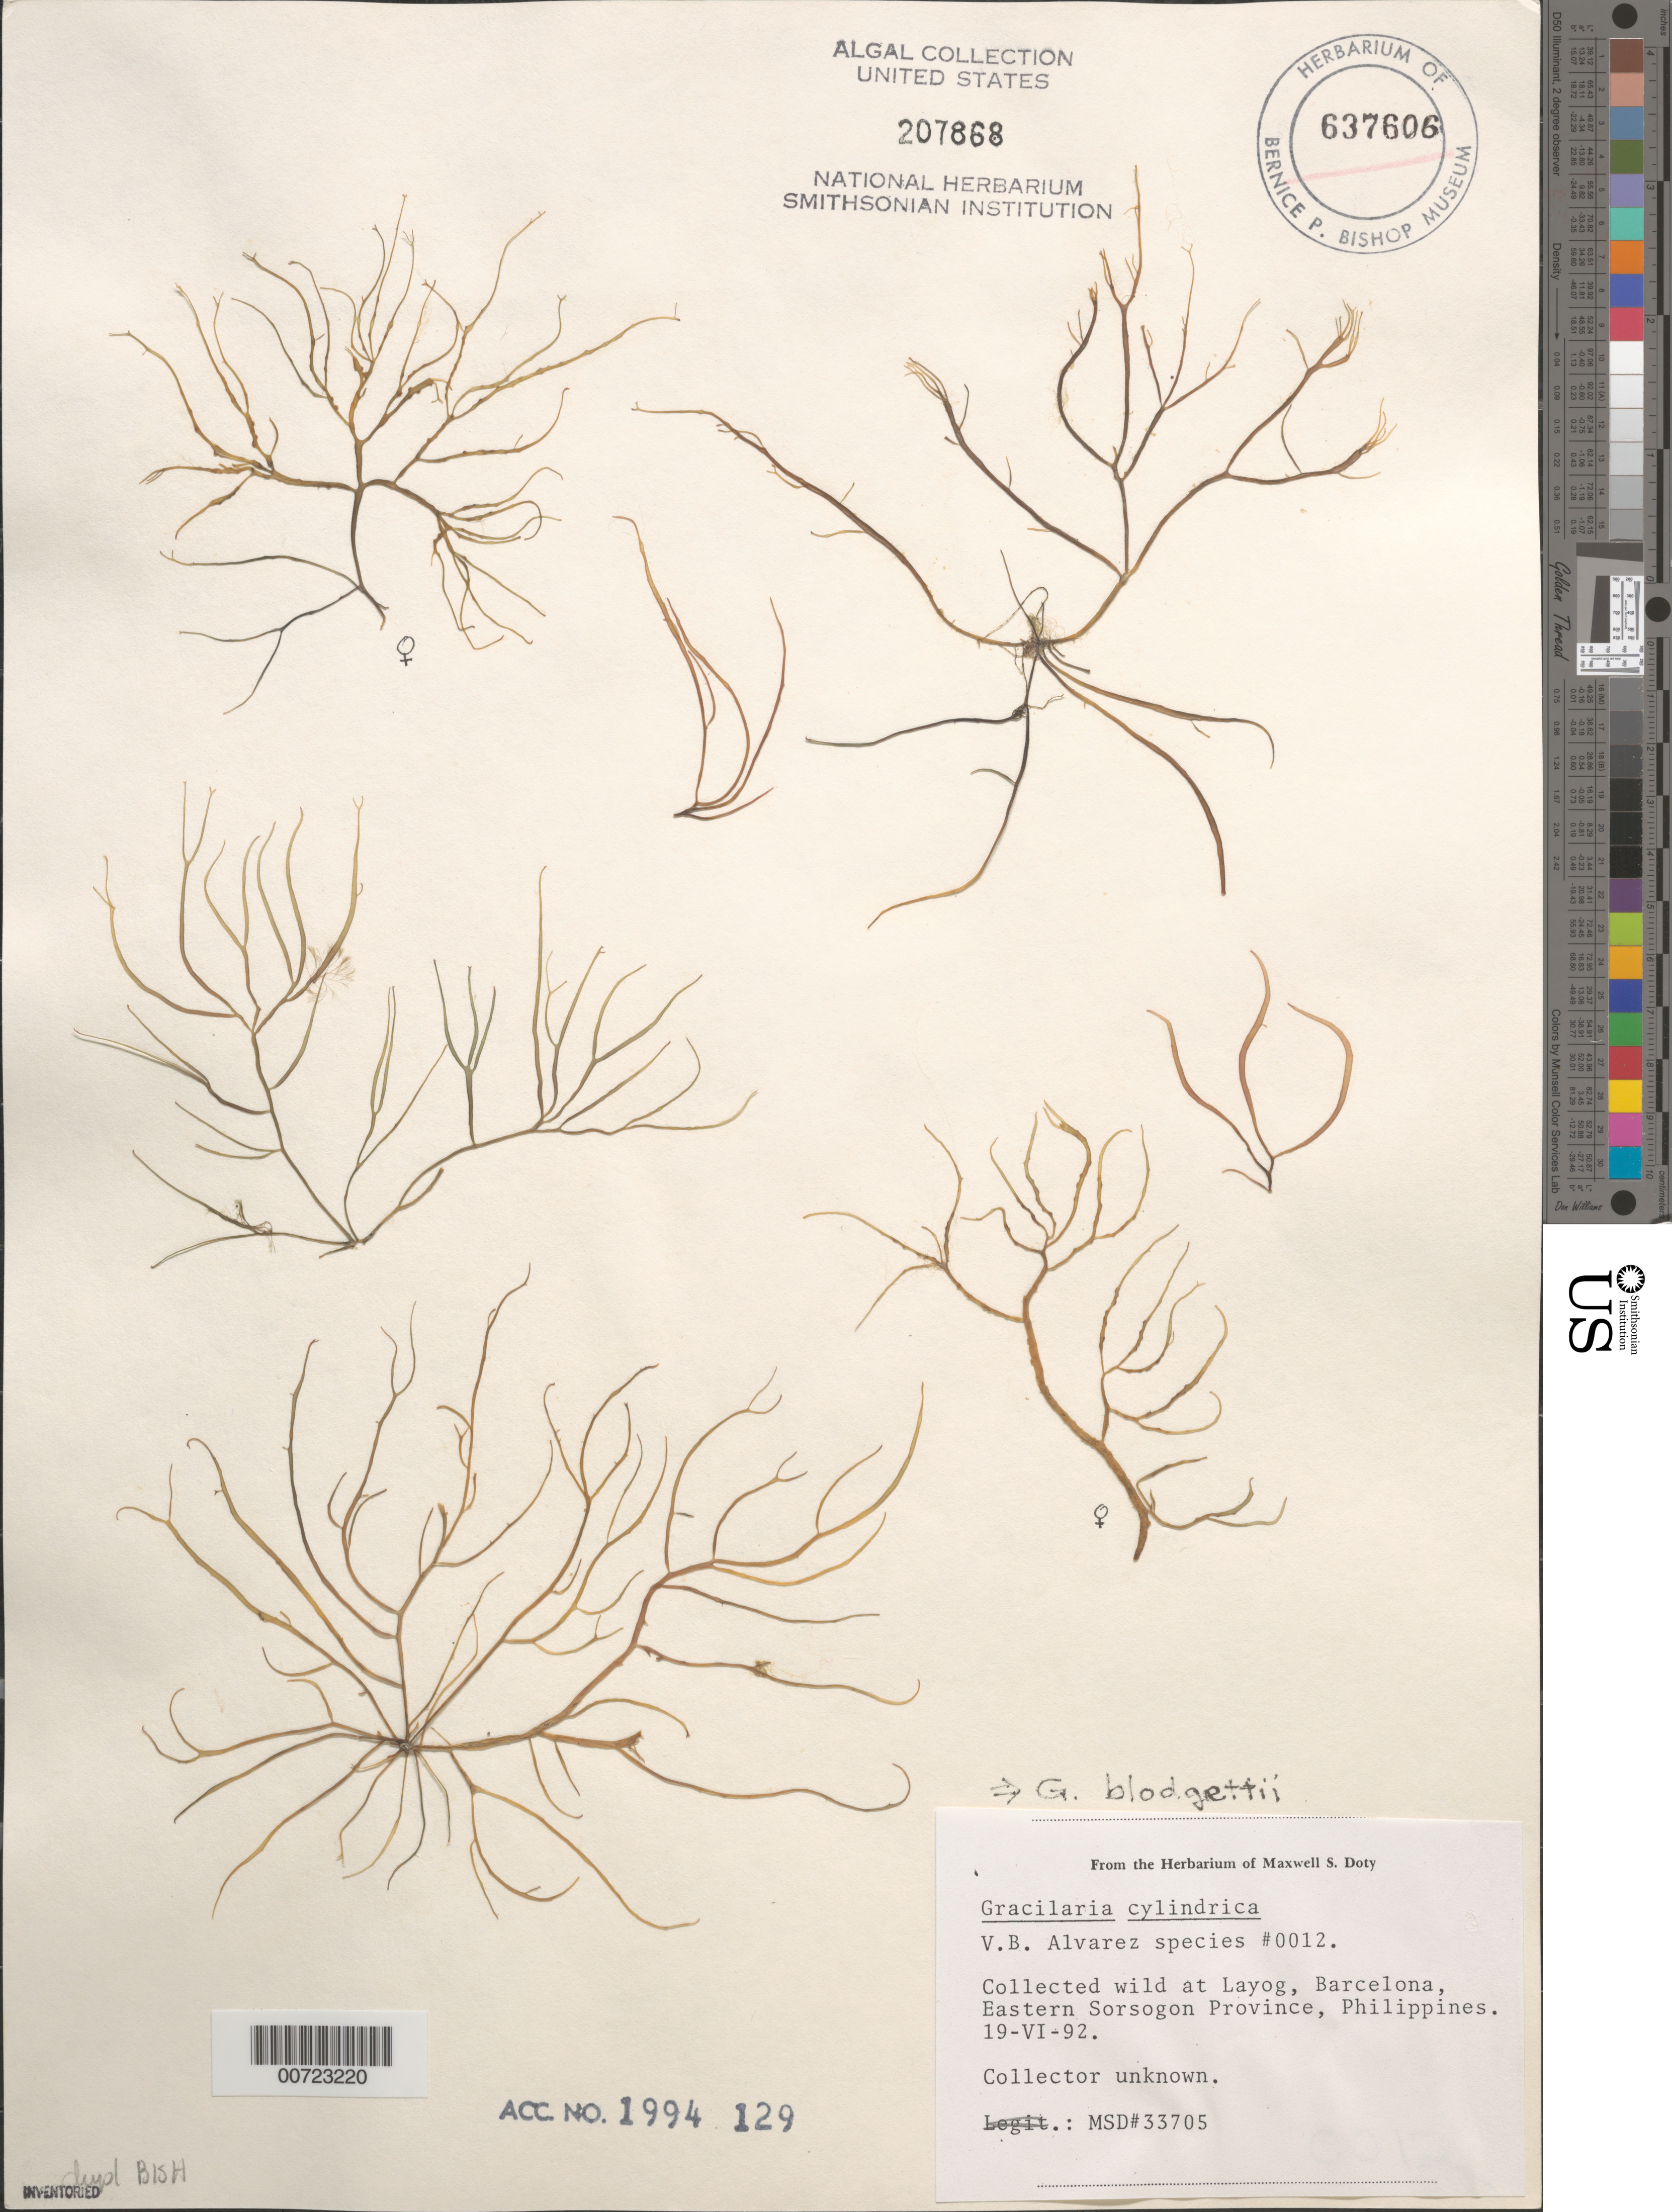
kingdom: Plantae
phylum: Rhodophyta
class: Florideophyceae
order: Gracilariales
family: Gracilariaceae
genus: Gracilaria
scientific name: Gracilaria blodgettii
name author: Harv.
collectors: M. S.Doty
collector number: MSD 33705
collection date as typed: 19 Jun 1992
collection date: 1992-06-19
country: Philippines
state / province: Bicol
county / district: Sorsogon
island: Luzon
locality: Layog, Barcelona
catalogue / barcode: US 207868